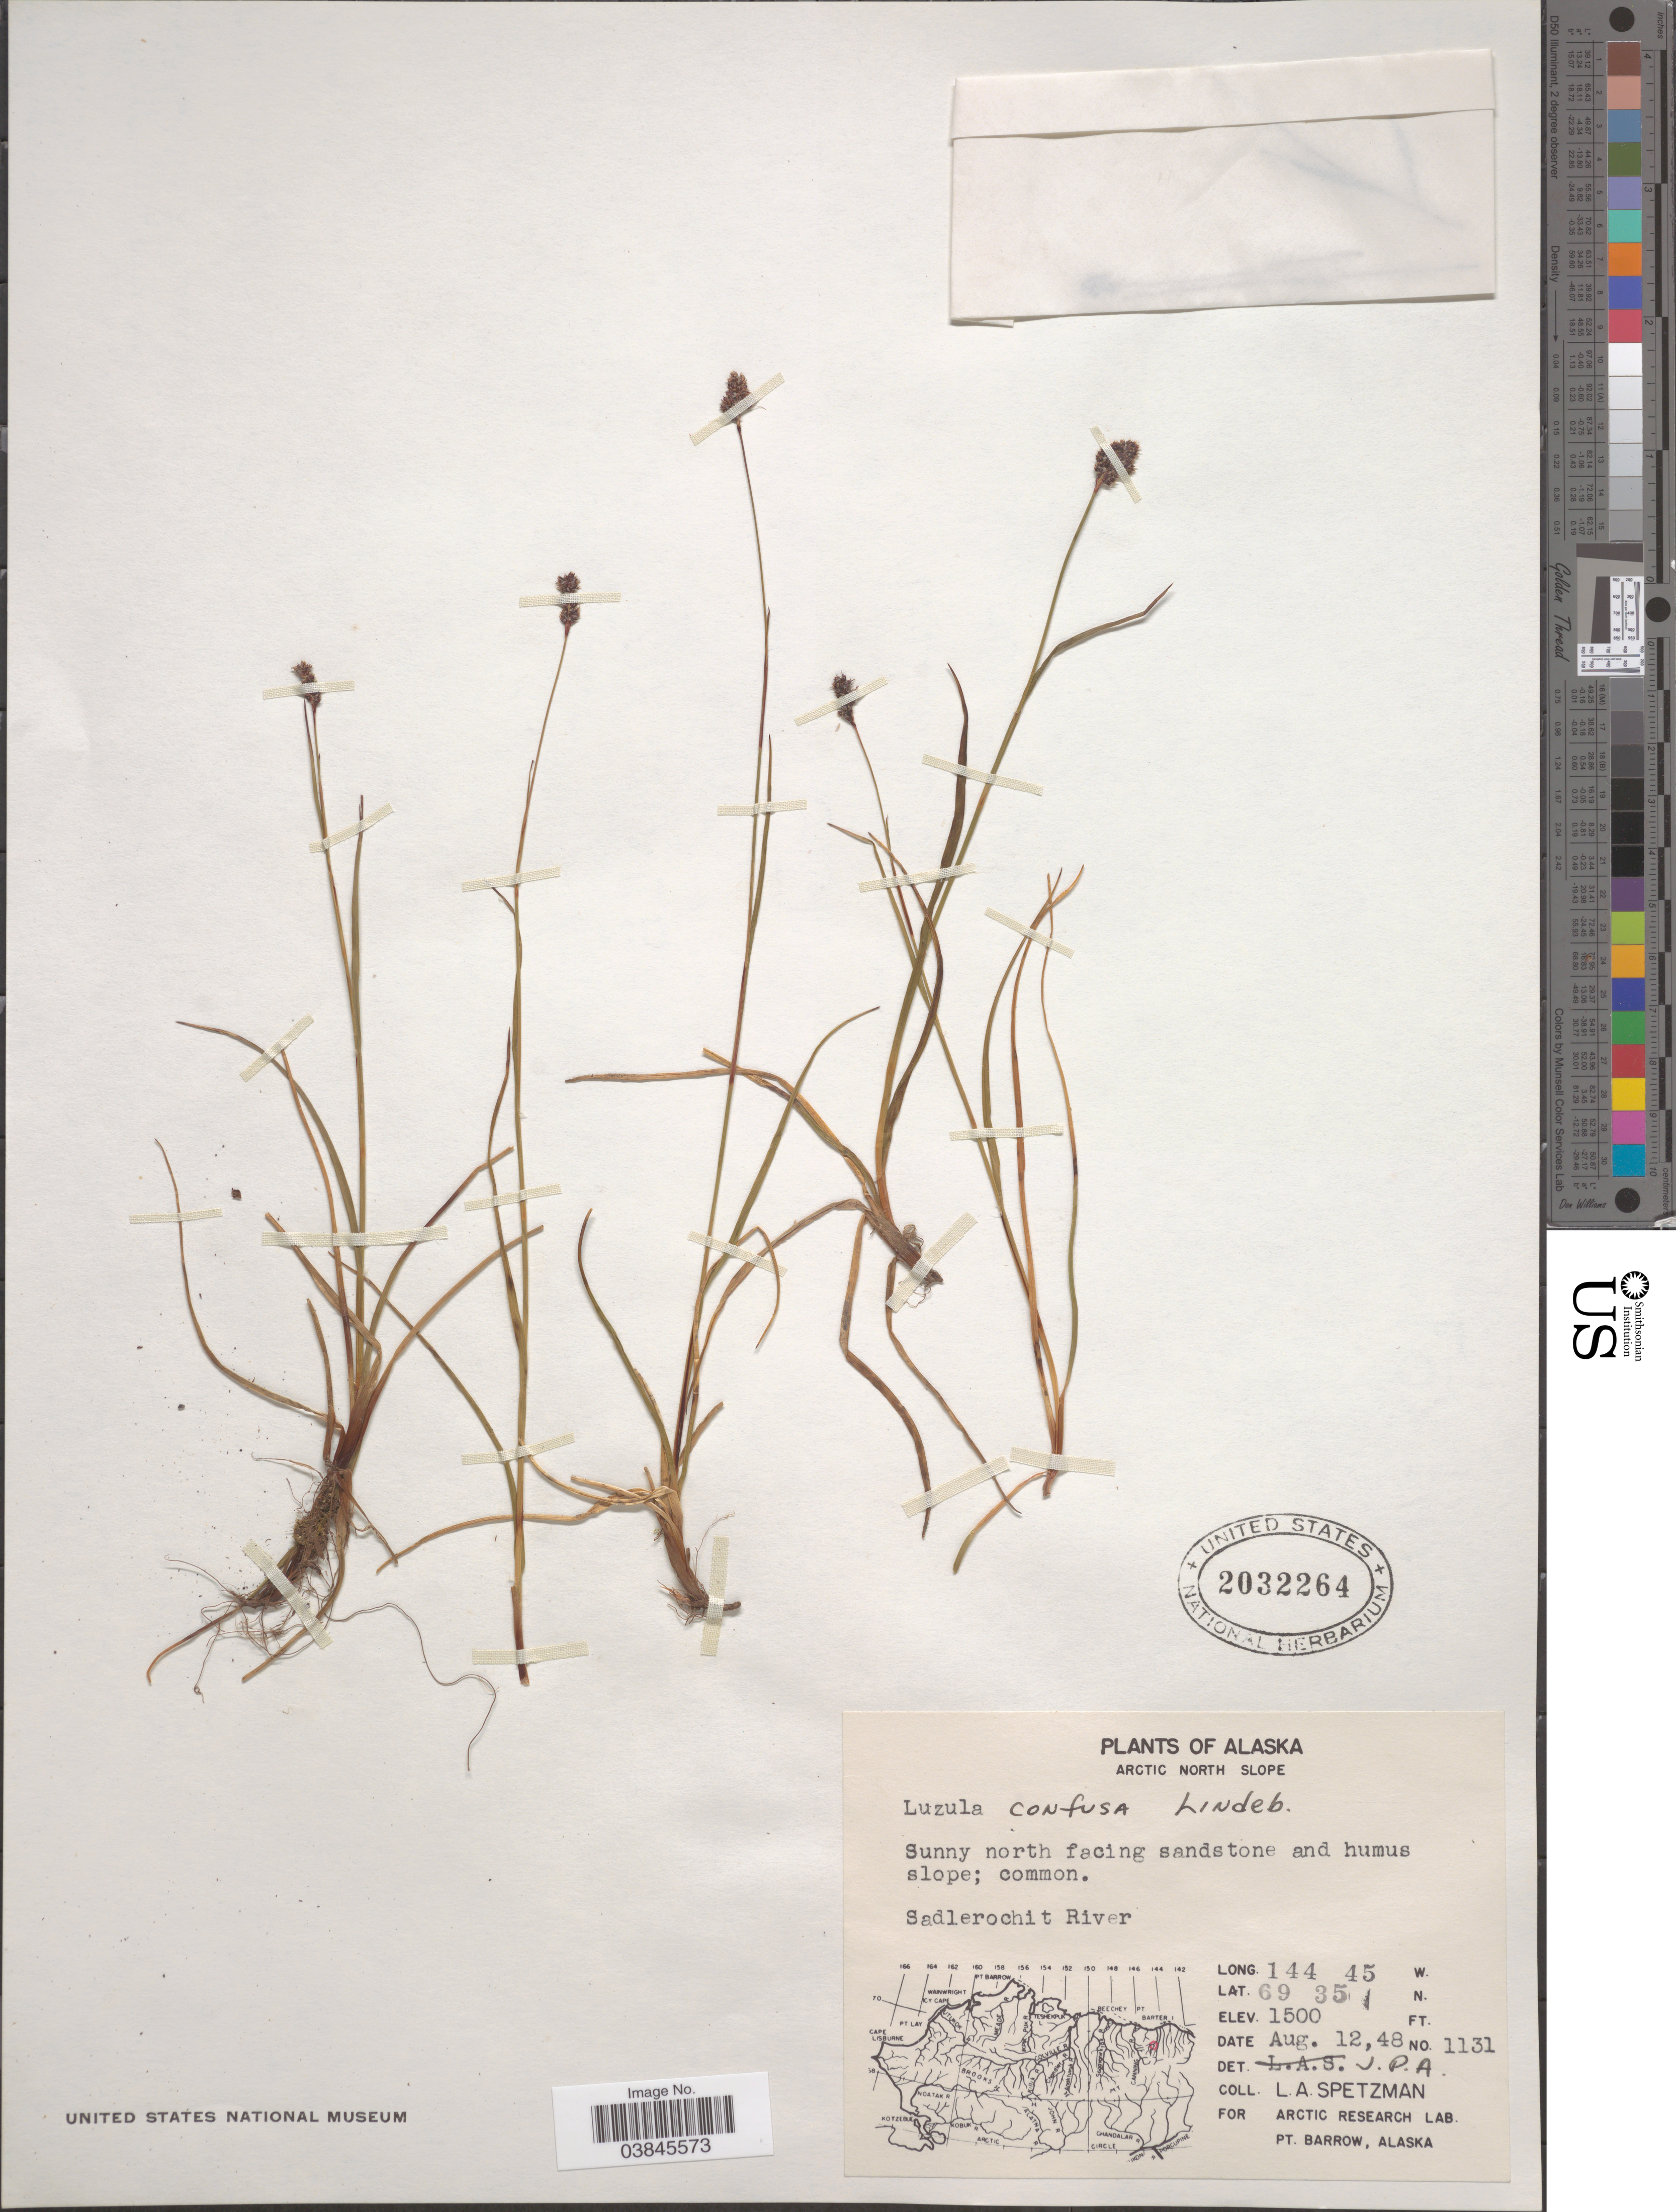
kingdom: Plantae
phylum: Tracheophyta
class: Liliopsida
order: Poales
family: Juncaceae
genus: Luzula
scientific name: Luzula confusa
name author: Lindeb.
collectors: L. Spetzman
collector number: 1131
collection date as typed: Transcribed d/m/y: 12/8/48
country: United States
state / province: Alaska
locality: Arctic North Slope. Sunny north facing sandstone and humus slope. Sadlerochit River.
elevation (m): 457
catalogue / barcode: US 2032264